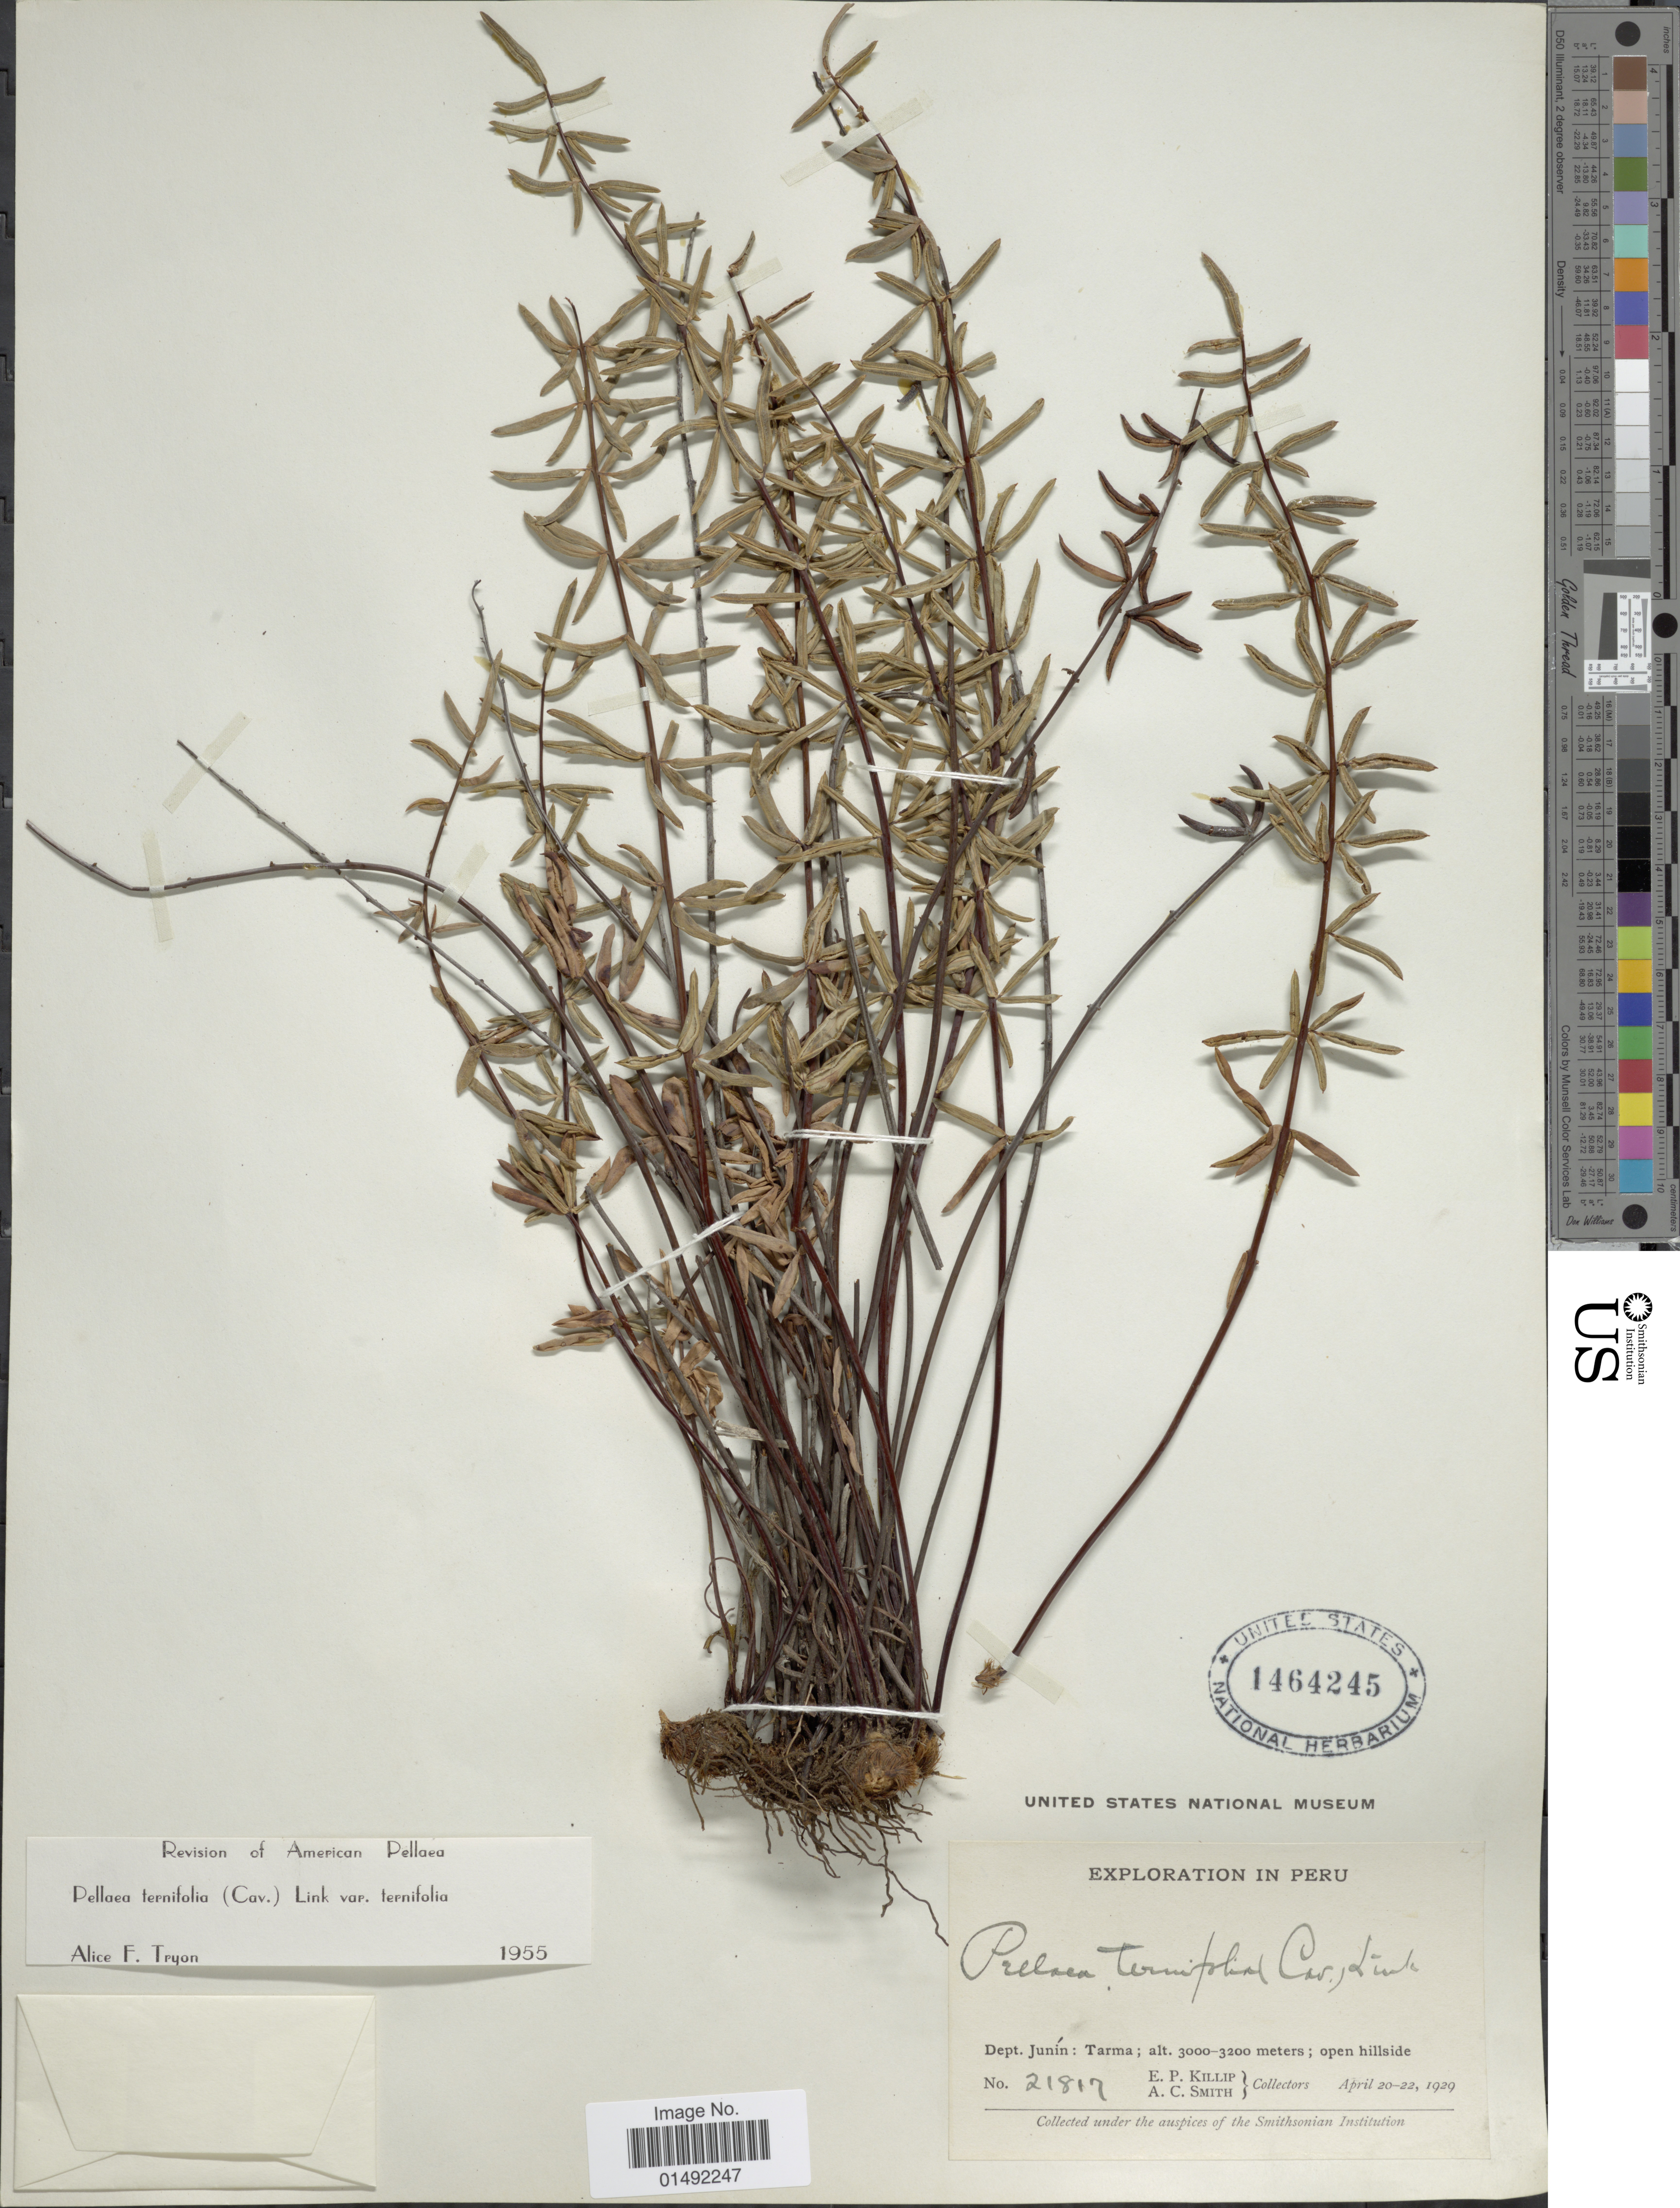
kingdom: Plantae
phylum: Tracheophyta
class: Polypodiopsida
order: Polypodiales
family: Pteridaceae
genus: Pellaea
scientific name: Pellaea ternifolia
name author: (Cav.) Link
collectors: E. P. Killip & A. C. Smith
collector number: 21817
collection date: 1929-04-20/1929-04-22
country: Peru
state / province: Junín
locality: Dept. Junín: Tarma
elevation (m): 3000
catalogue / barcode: US 1464245